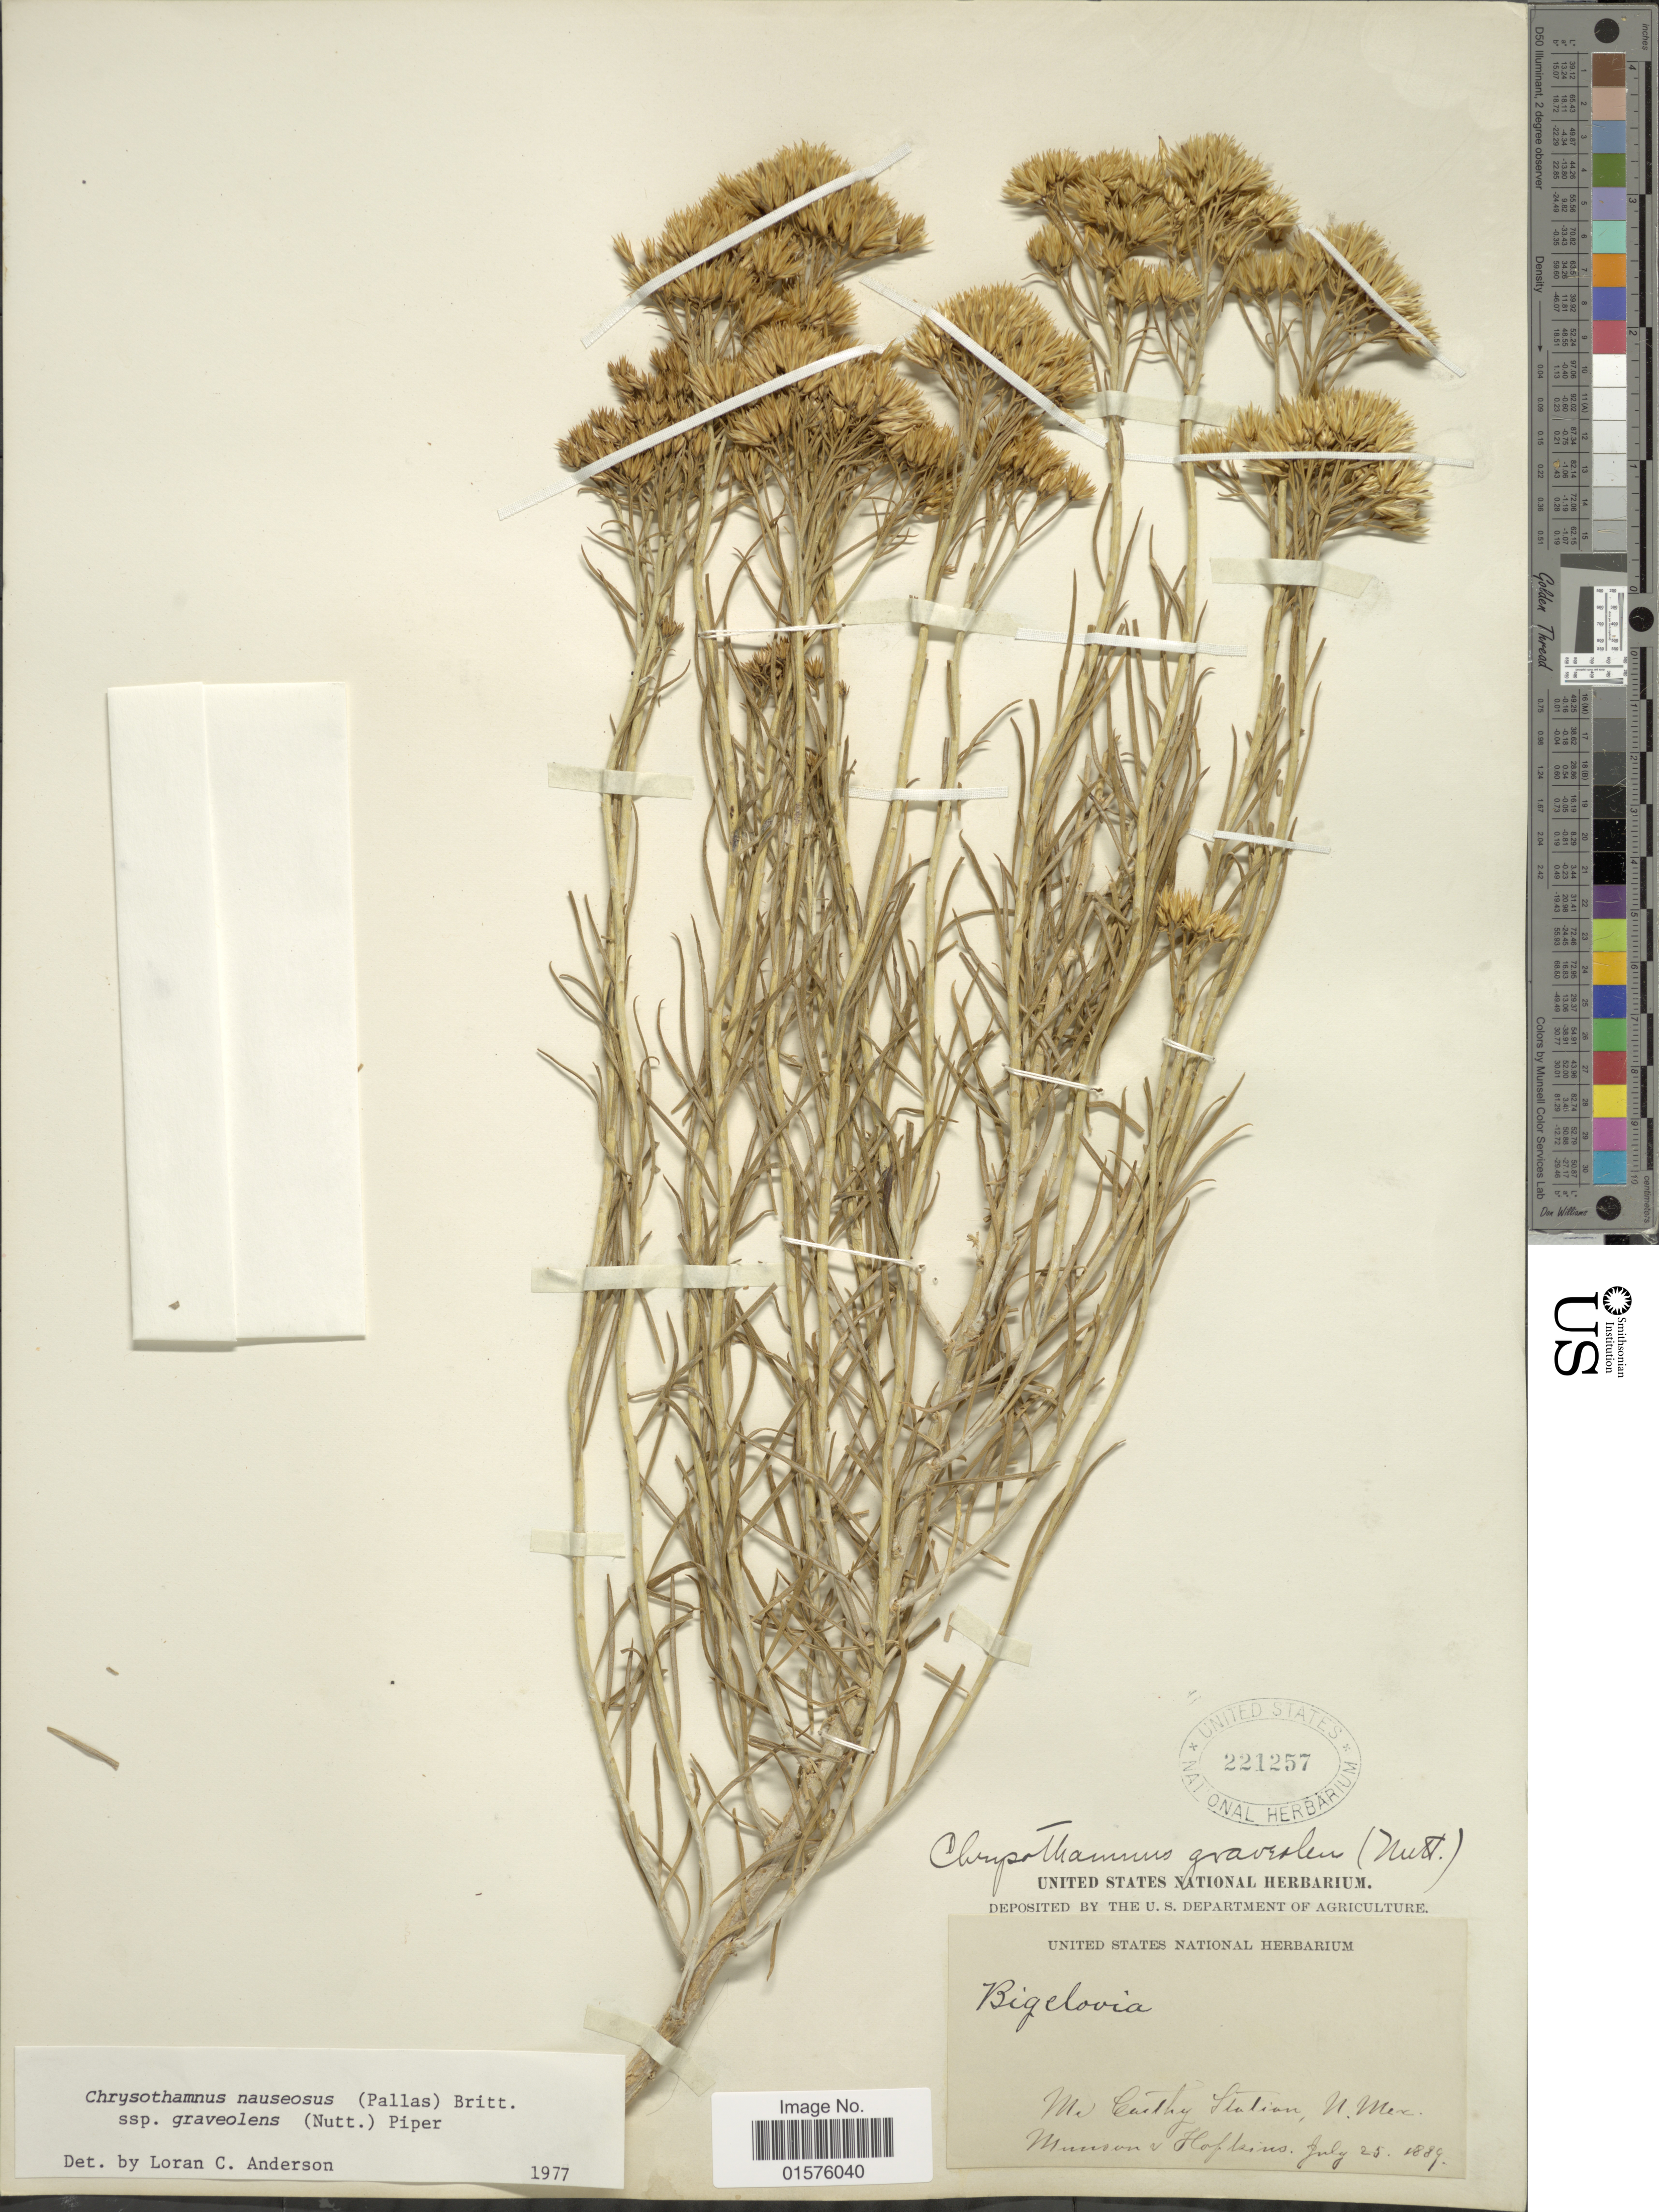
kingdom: Plantae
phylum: Tracheophyta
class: Magnoliopsida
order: Asterales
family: Asteraceae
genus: Ericameria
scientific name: Ericameria nauseosa var. graveolens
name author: (Nutt.) Reveal & Schuyler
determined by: Urbatsch, Lowell E., Curator (LSU), Louisiana State University (UNITED STATES)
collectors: -. Munson & -. Hopkins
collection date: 1889-07-25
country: United States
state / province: New Mexico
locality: Mt. Guithy Station.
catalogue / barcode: US 221257